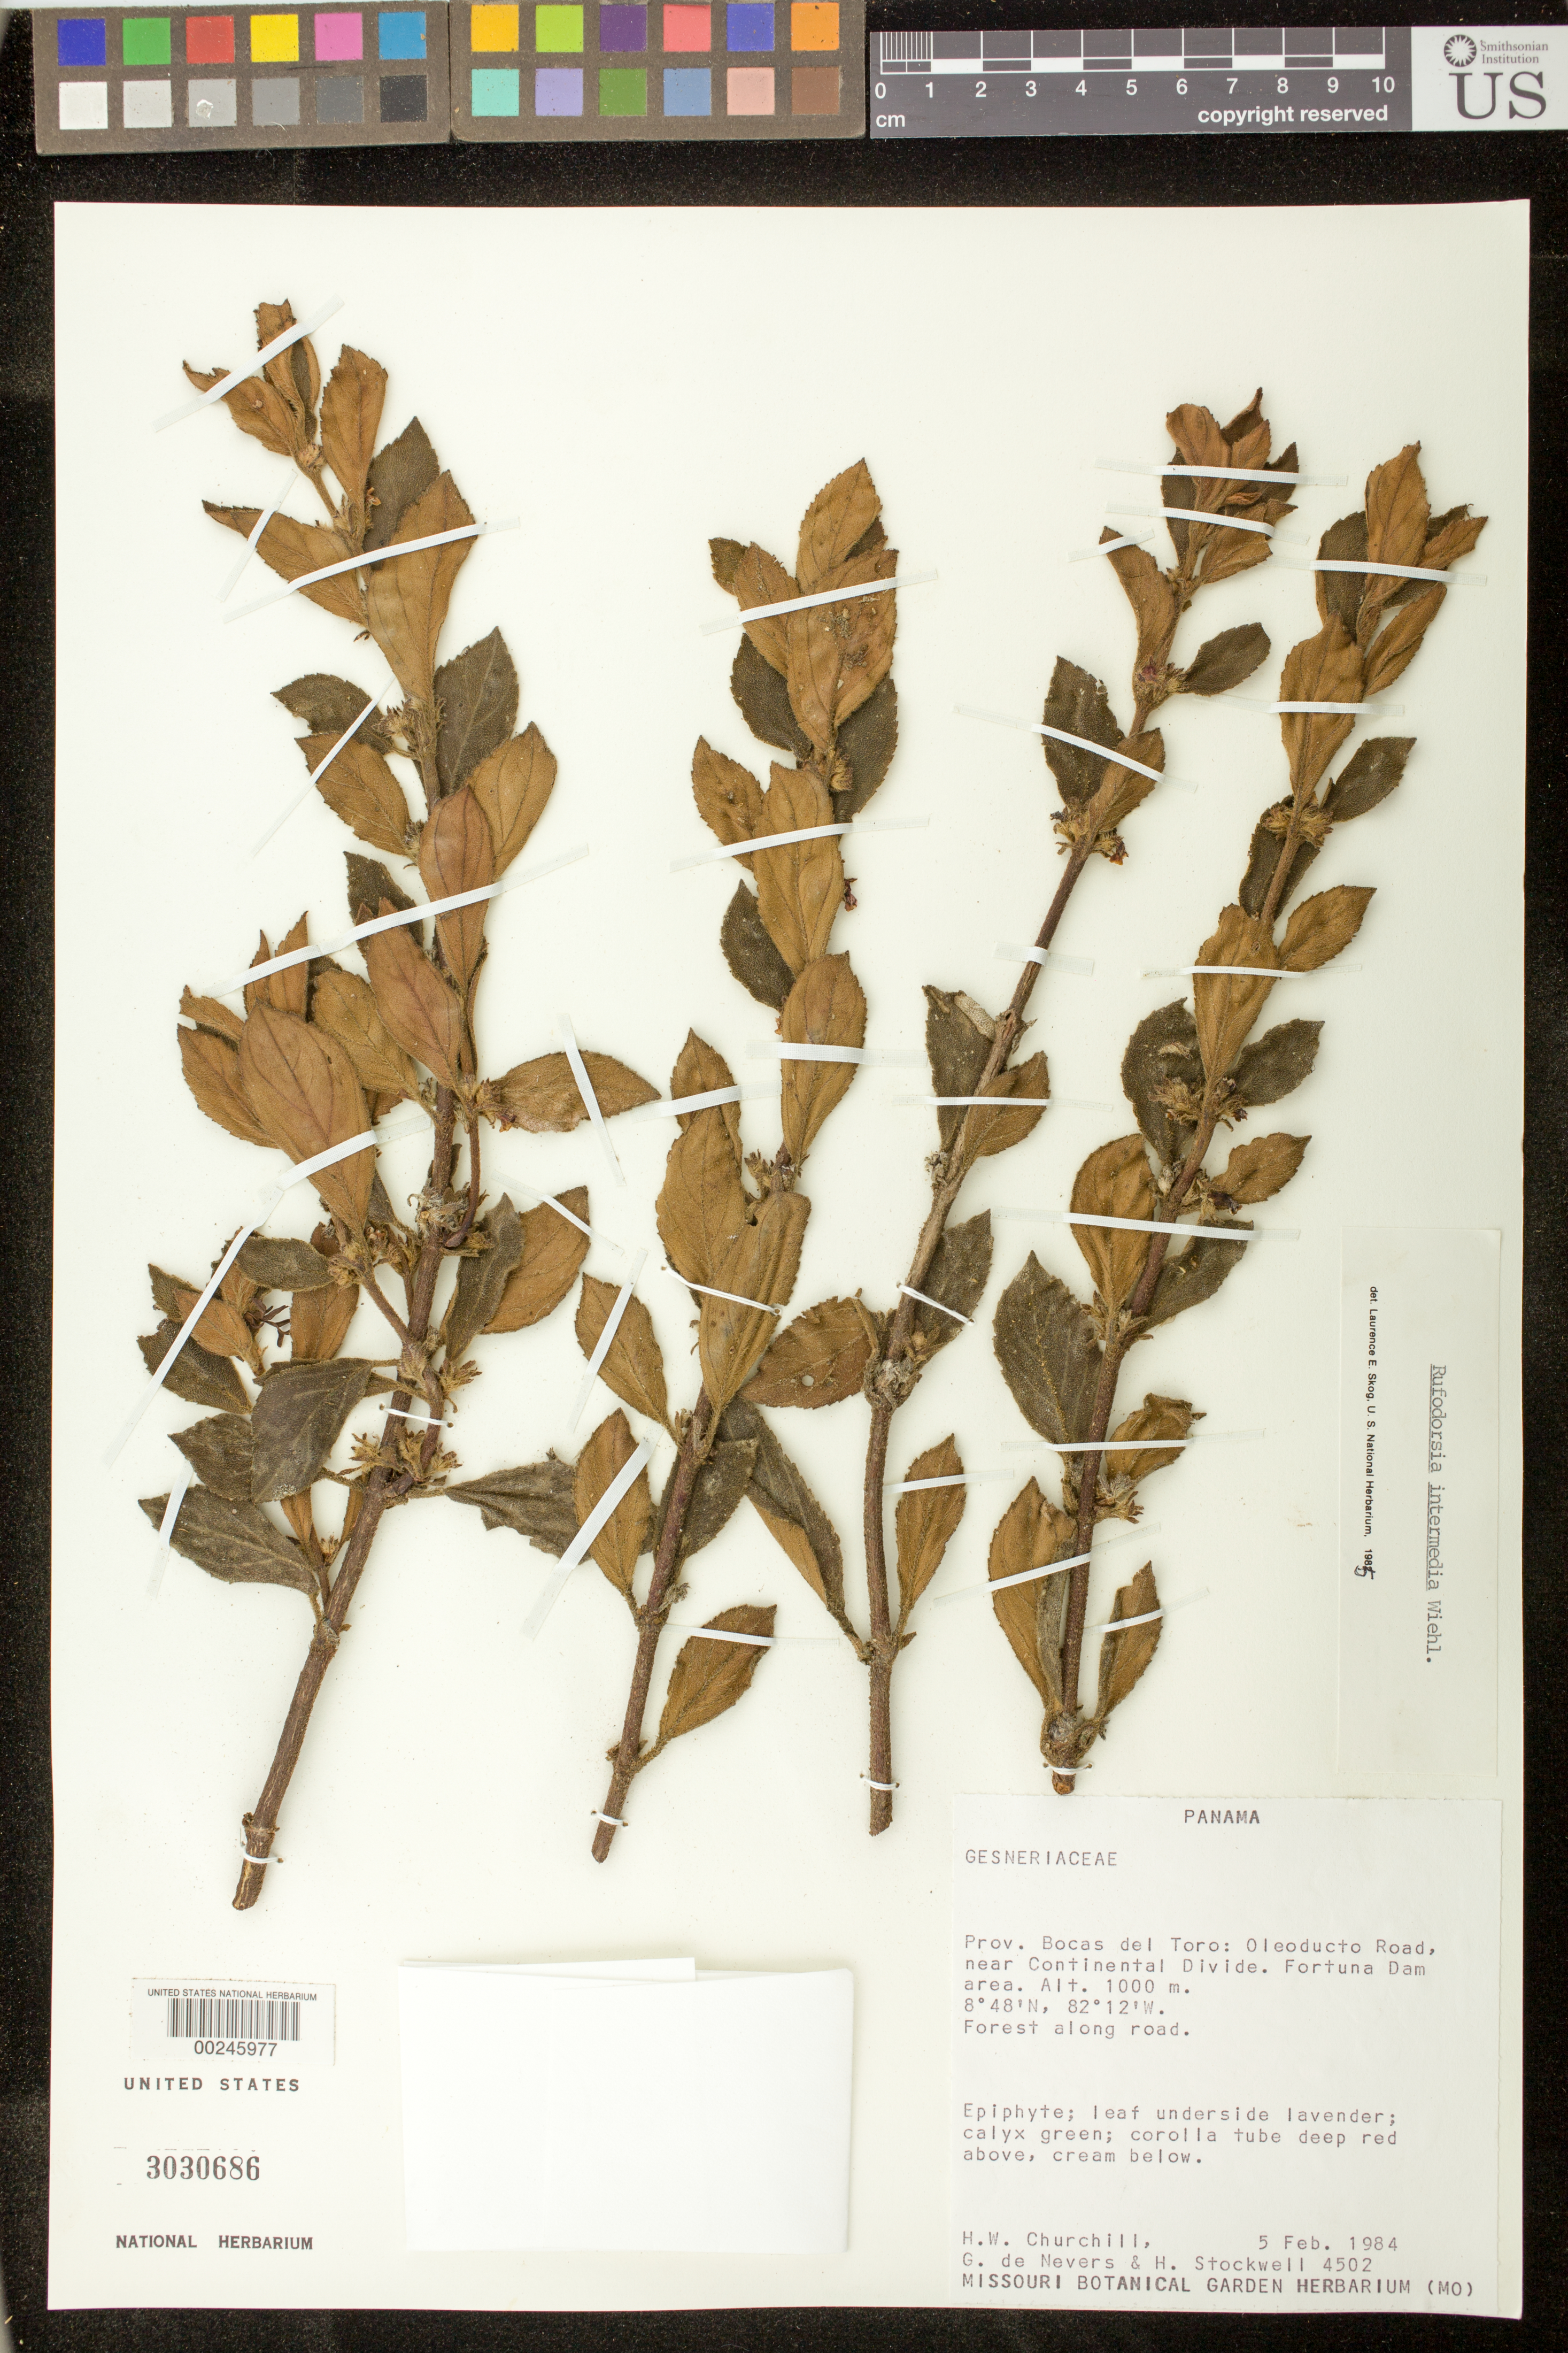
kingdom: Plantae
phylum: Tracheophyta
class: Magnoliopsida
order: Lamiales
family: Gesneriaceae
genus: Rufodorsia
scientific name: Rufodorsia intermedia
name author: Wiehler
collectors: H. Churchill, G. C. de Nevers & H. Stockwell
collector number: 4502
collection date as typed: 05 Feb 1984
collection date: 1984-02-05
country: Panama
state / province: Bocas del Toro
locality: Oleoducto road, near continental divide, Fortuna Dam area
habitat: Forest along road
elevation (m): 1000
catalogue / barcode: US 3030686